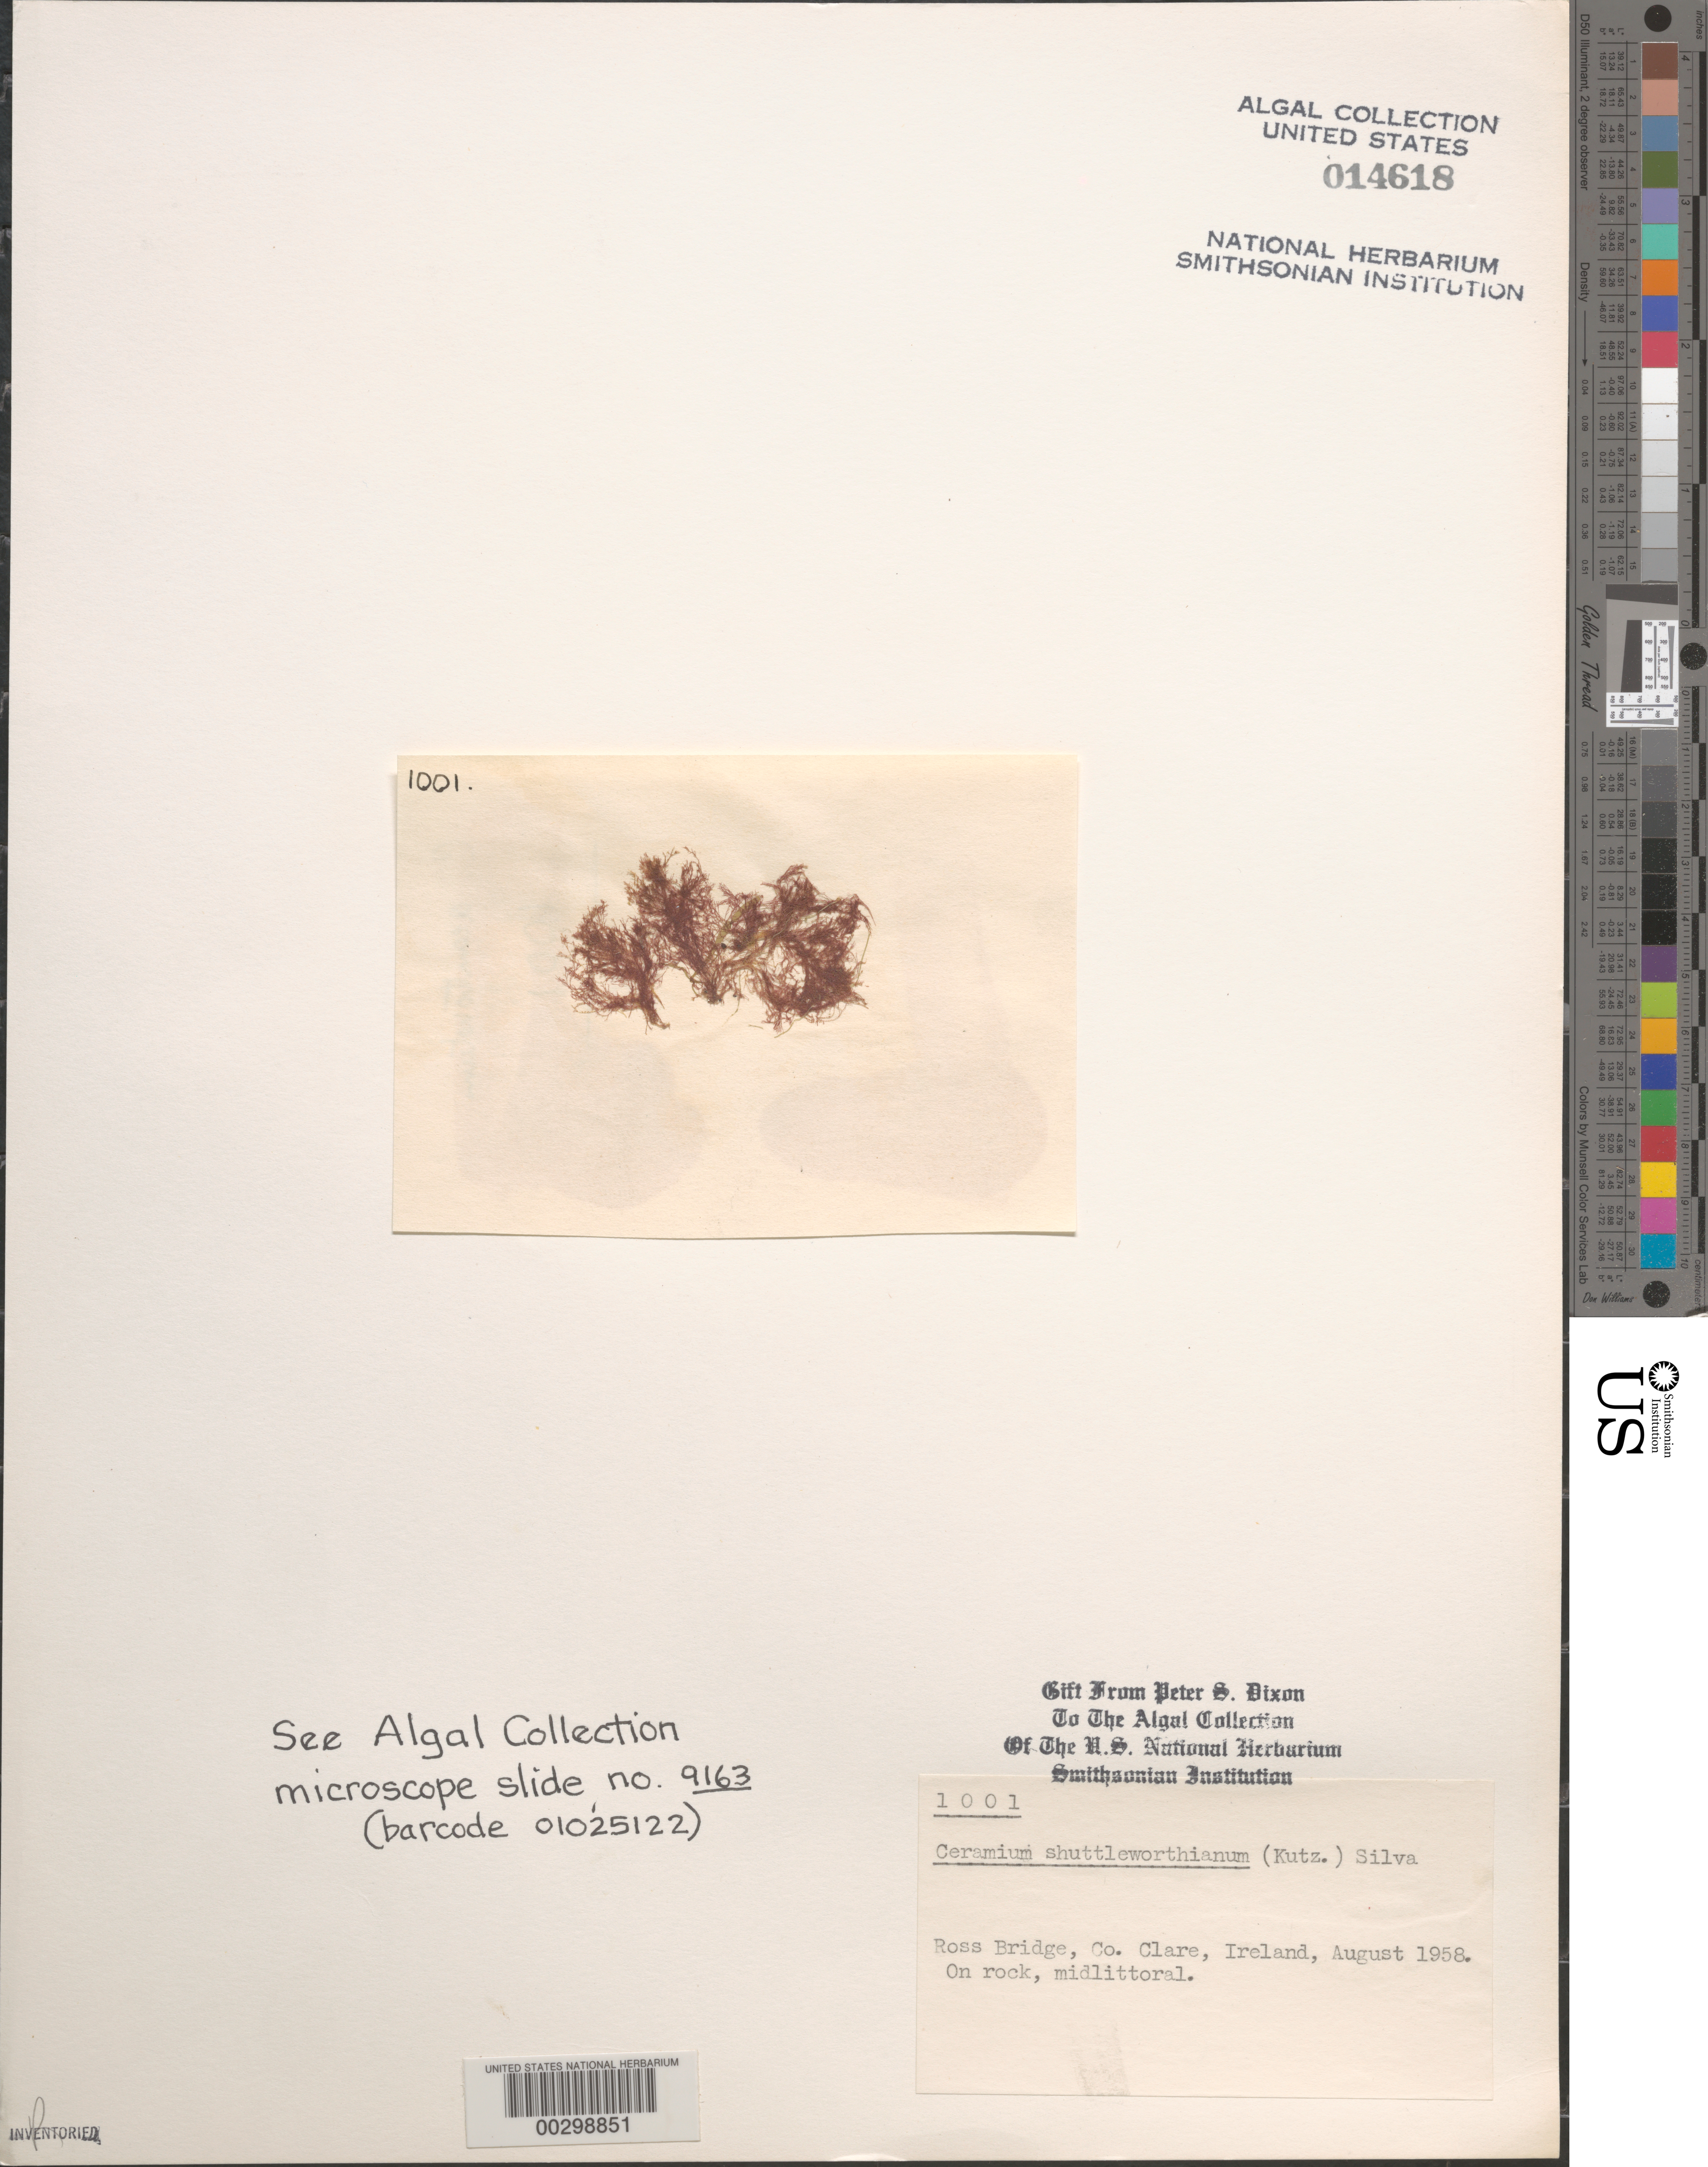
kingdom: Plantae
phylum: Rhodophyta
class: Florideophyceae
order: Ceramiales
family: Ceramiaceae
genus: Ceramium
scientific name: Ceramium shuttleworthianum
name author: (Kütz.) Rabenh.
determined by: Dixon, P. S.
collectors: P. S. Dixon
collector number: PSD 1001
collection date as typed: Aug 1958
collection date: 1958-08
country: Ireland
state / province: Munster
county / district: Clare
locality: Ross Bridge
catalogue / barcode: US 14618